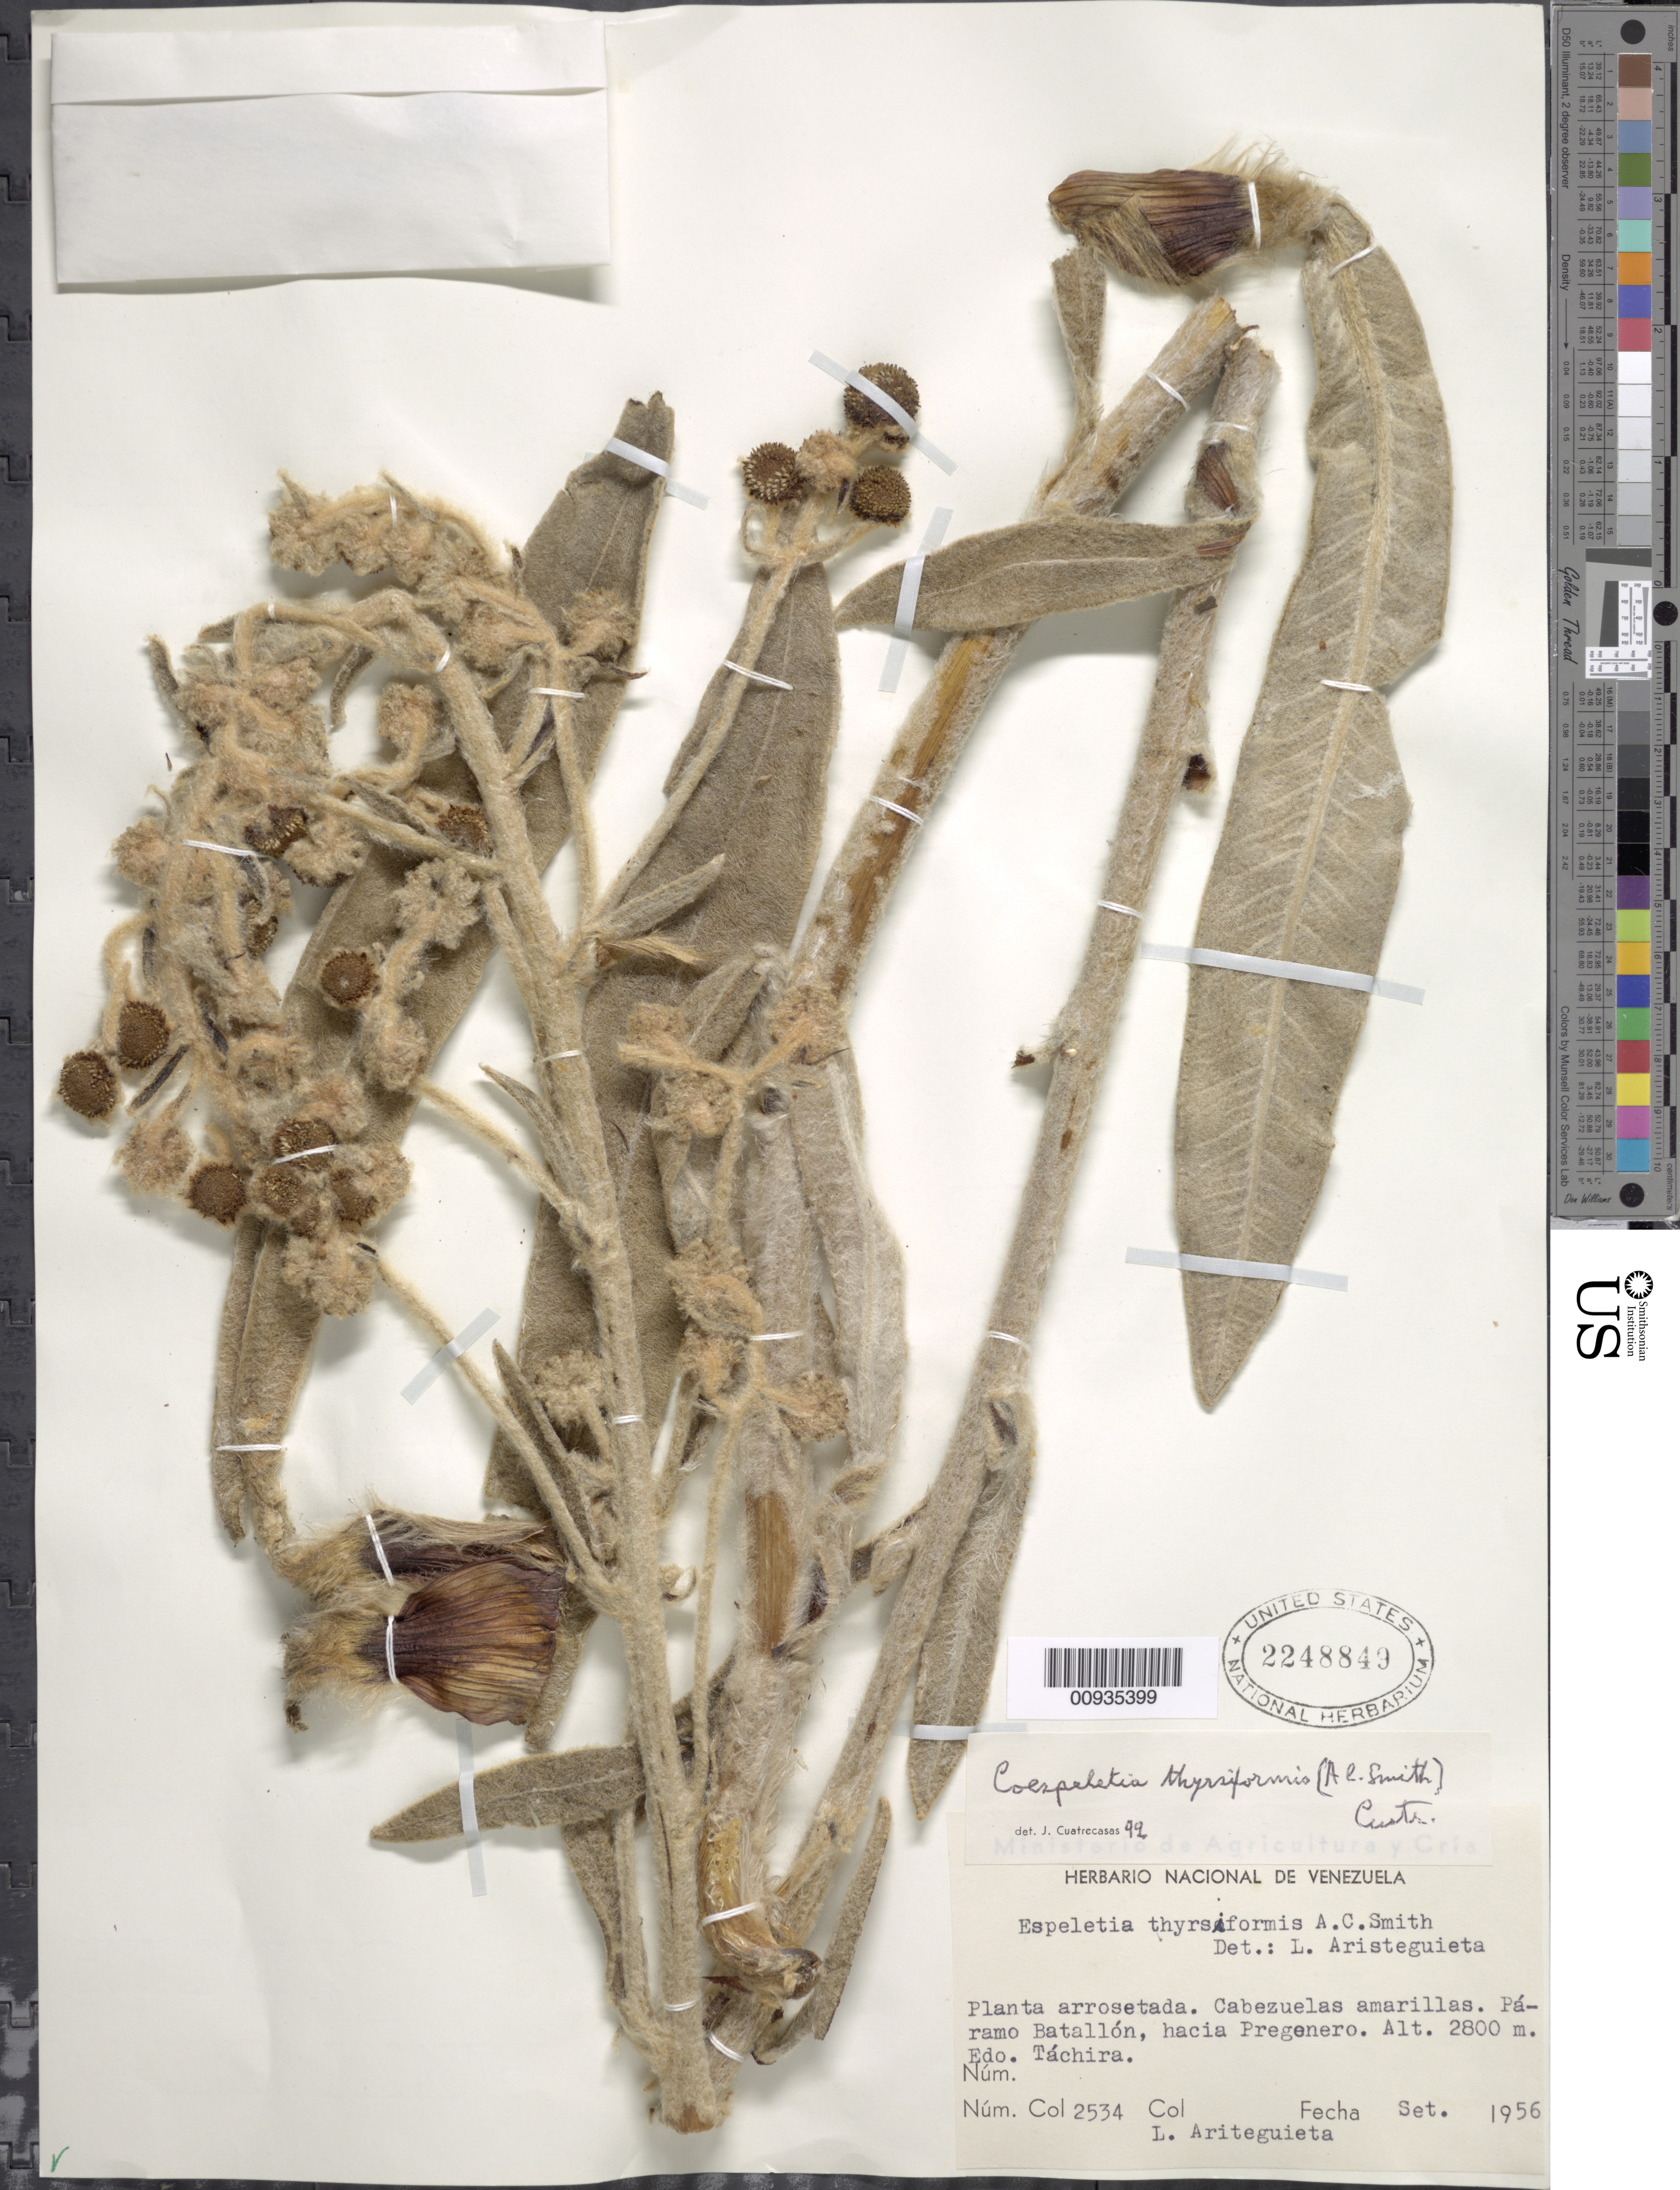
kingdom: Plantae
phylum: Tracheophyta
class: Magnoliopsida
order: Asterales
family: Asteraceae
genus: Coespeletia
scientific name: Coespeletia thyrsiformis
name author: (A.C. Sm.) Cuatrec.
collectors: L. Aristeguieta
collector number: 2534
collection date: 1956-09-01/1956-09-30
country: Venezuela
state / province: Táchira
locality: Páramo del Batallón. Hacia Pregonero.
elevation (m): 2800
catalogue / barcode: US 2248849